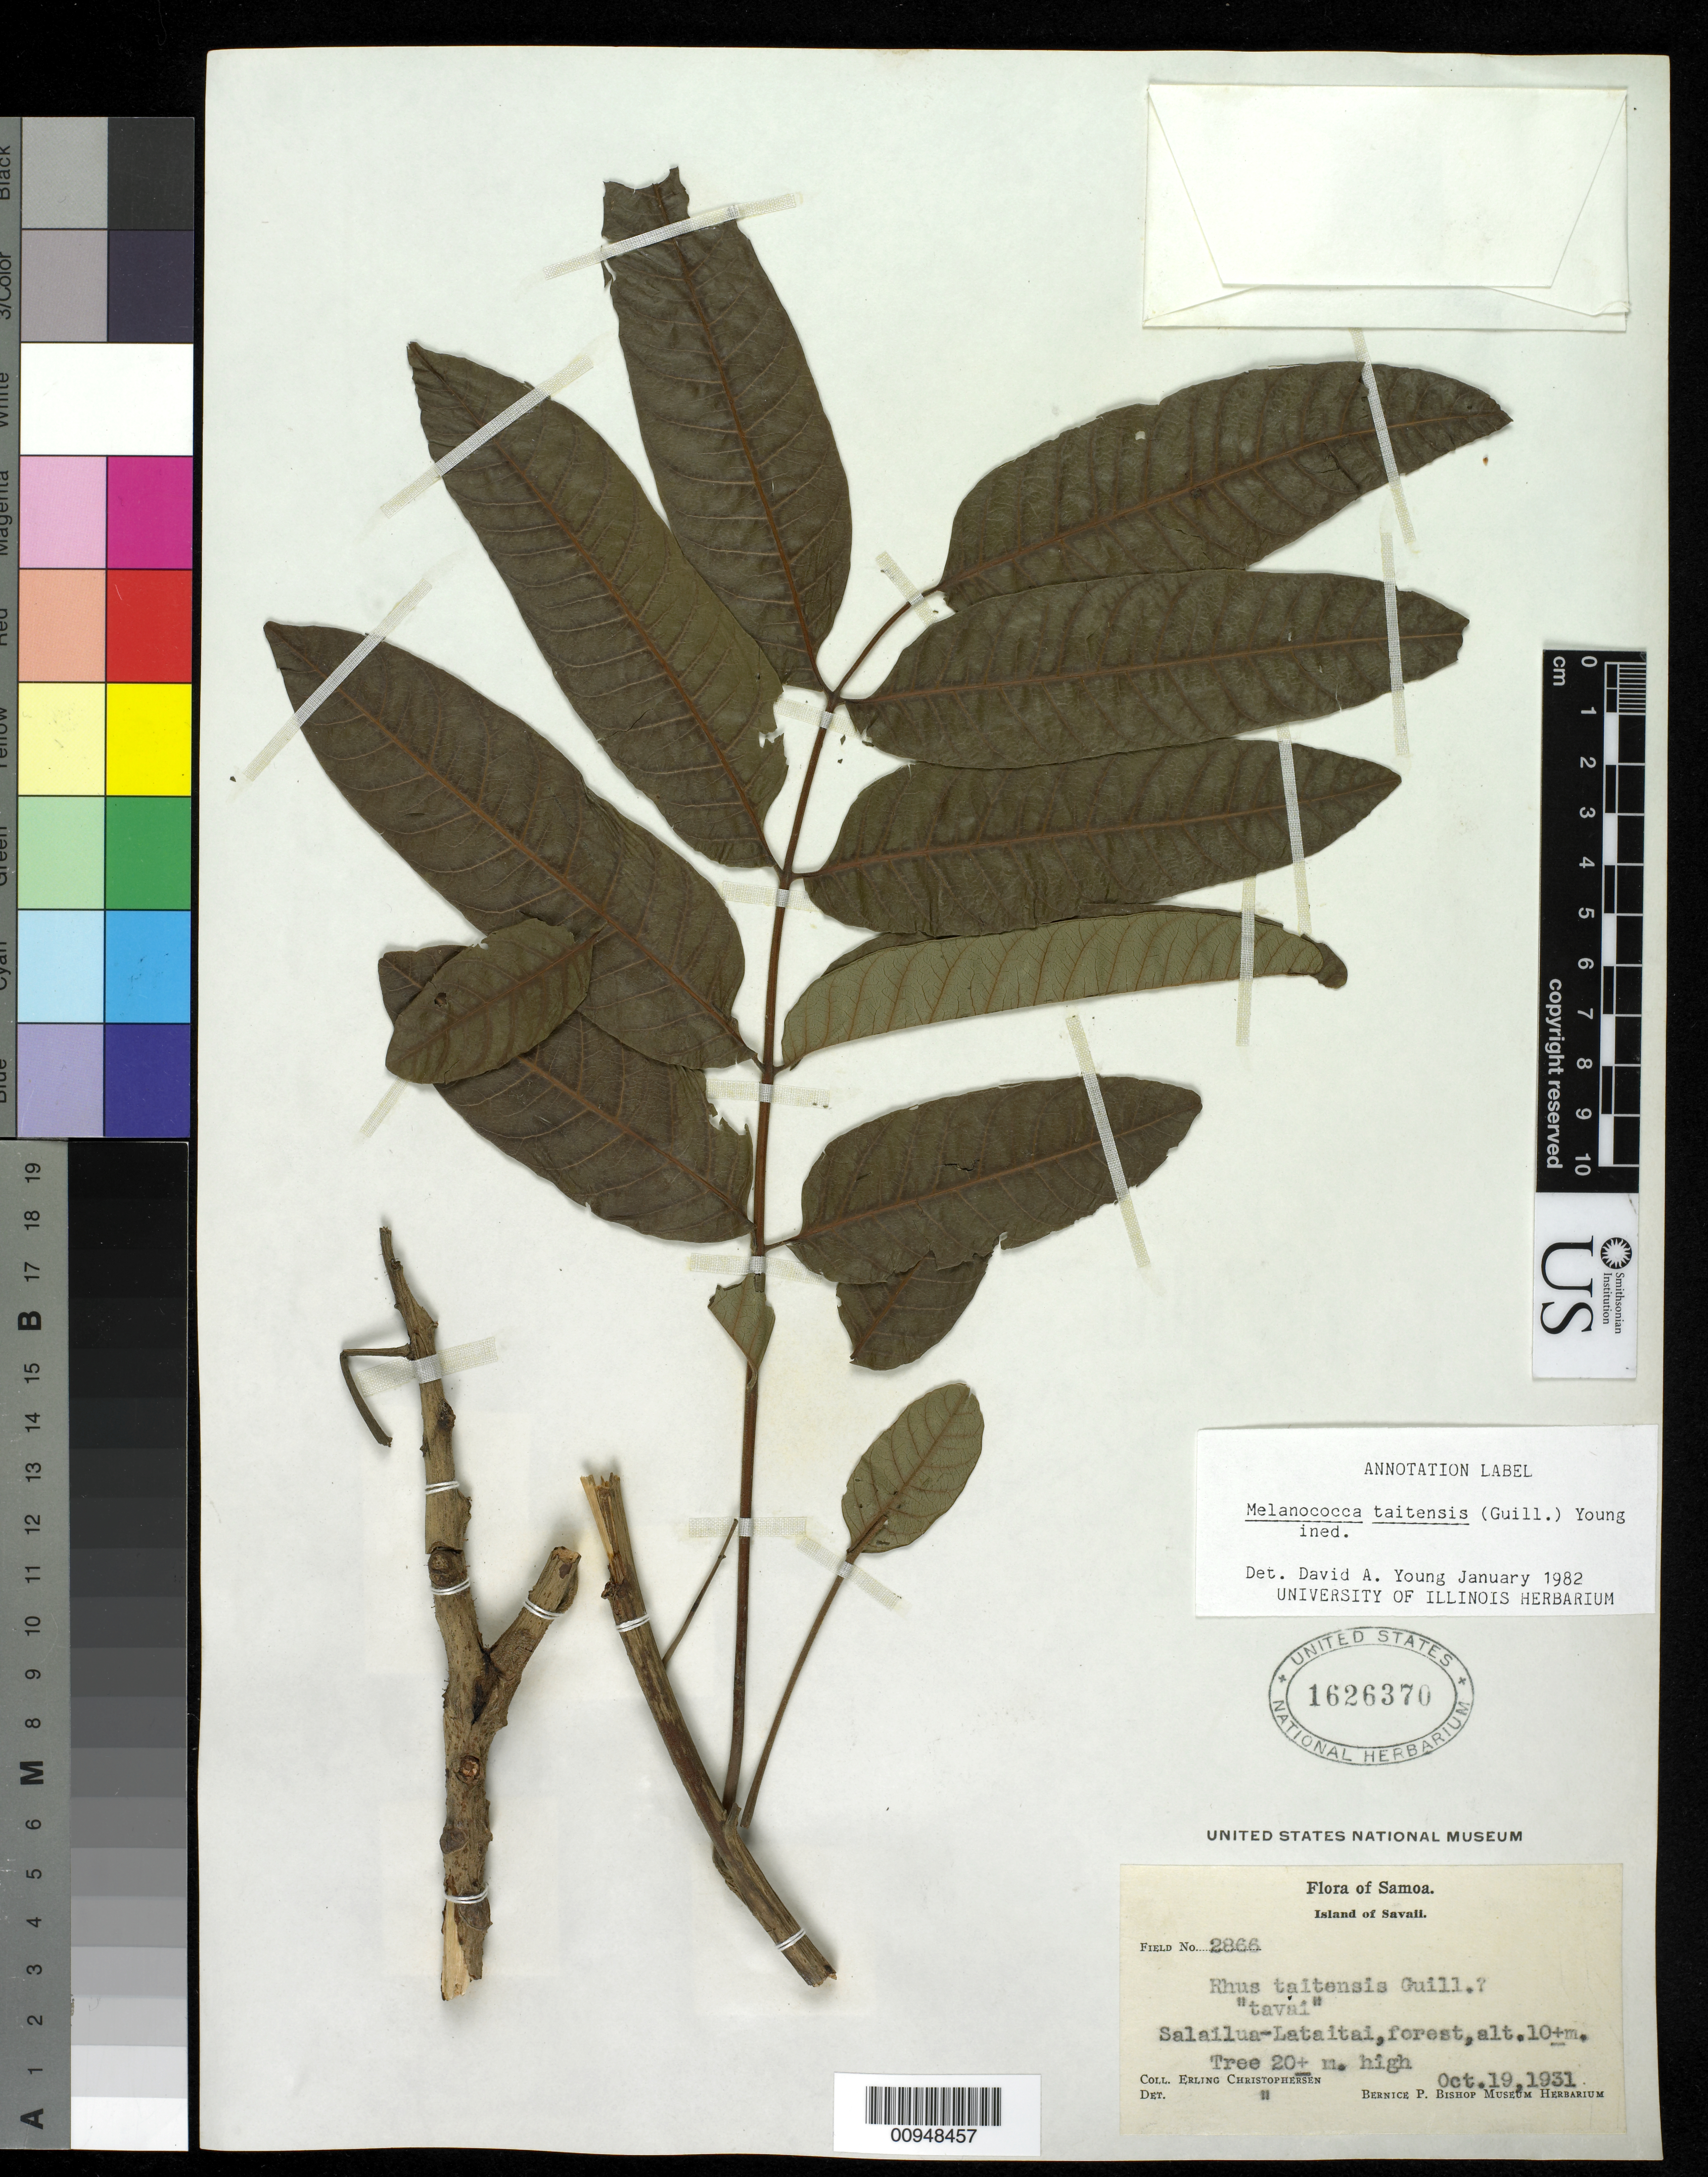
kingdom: Plantae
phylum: Tracheophyta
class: Magnoliopsida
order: Sapindales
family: Anacardiaceae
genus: Rhus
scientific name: Rhus taitensis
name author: Guill.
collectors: E. Christophersen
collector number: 2866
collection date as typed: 19 Oct 1931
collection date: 1931-10-19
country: Samoa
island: Savai'i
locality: Salailua-Lataitai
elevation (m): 10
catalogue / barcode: US 1626370